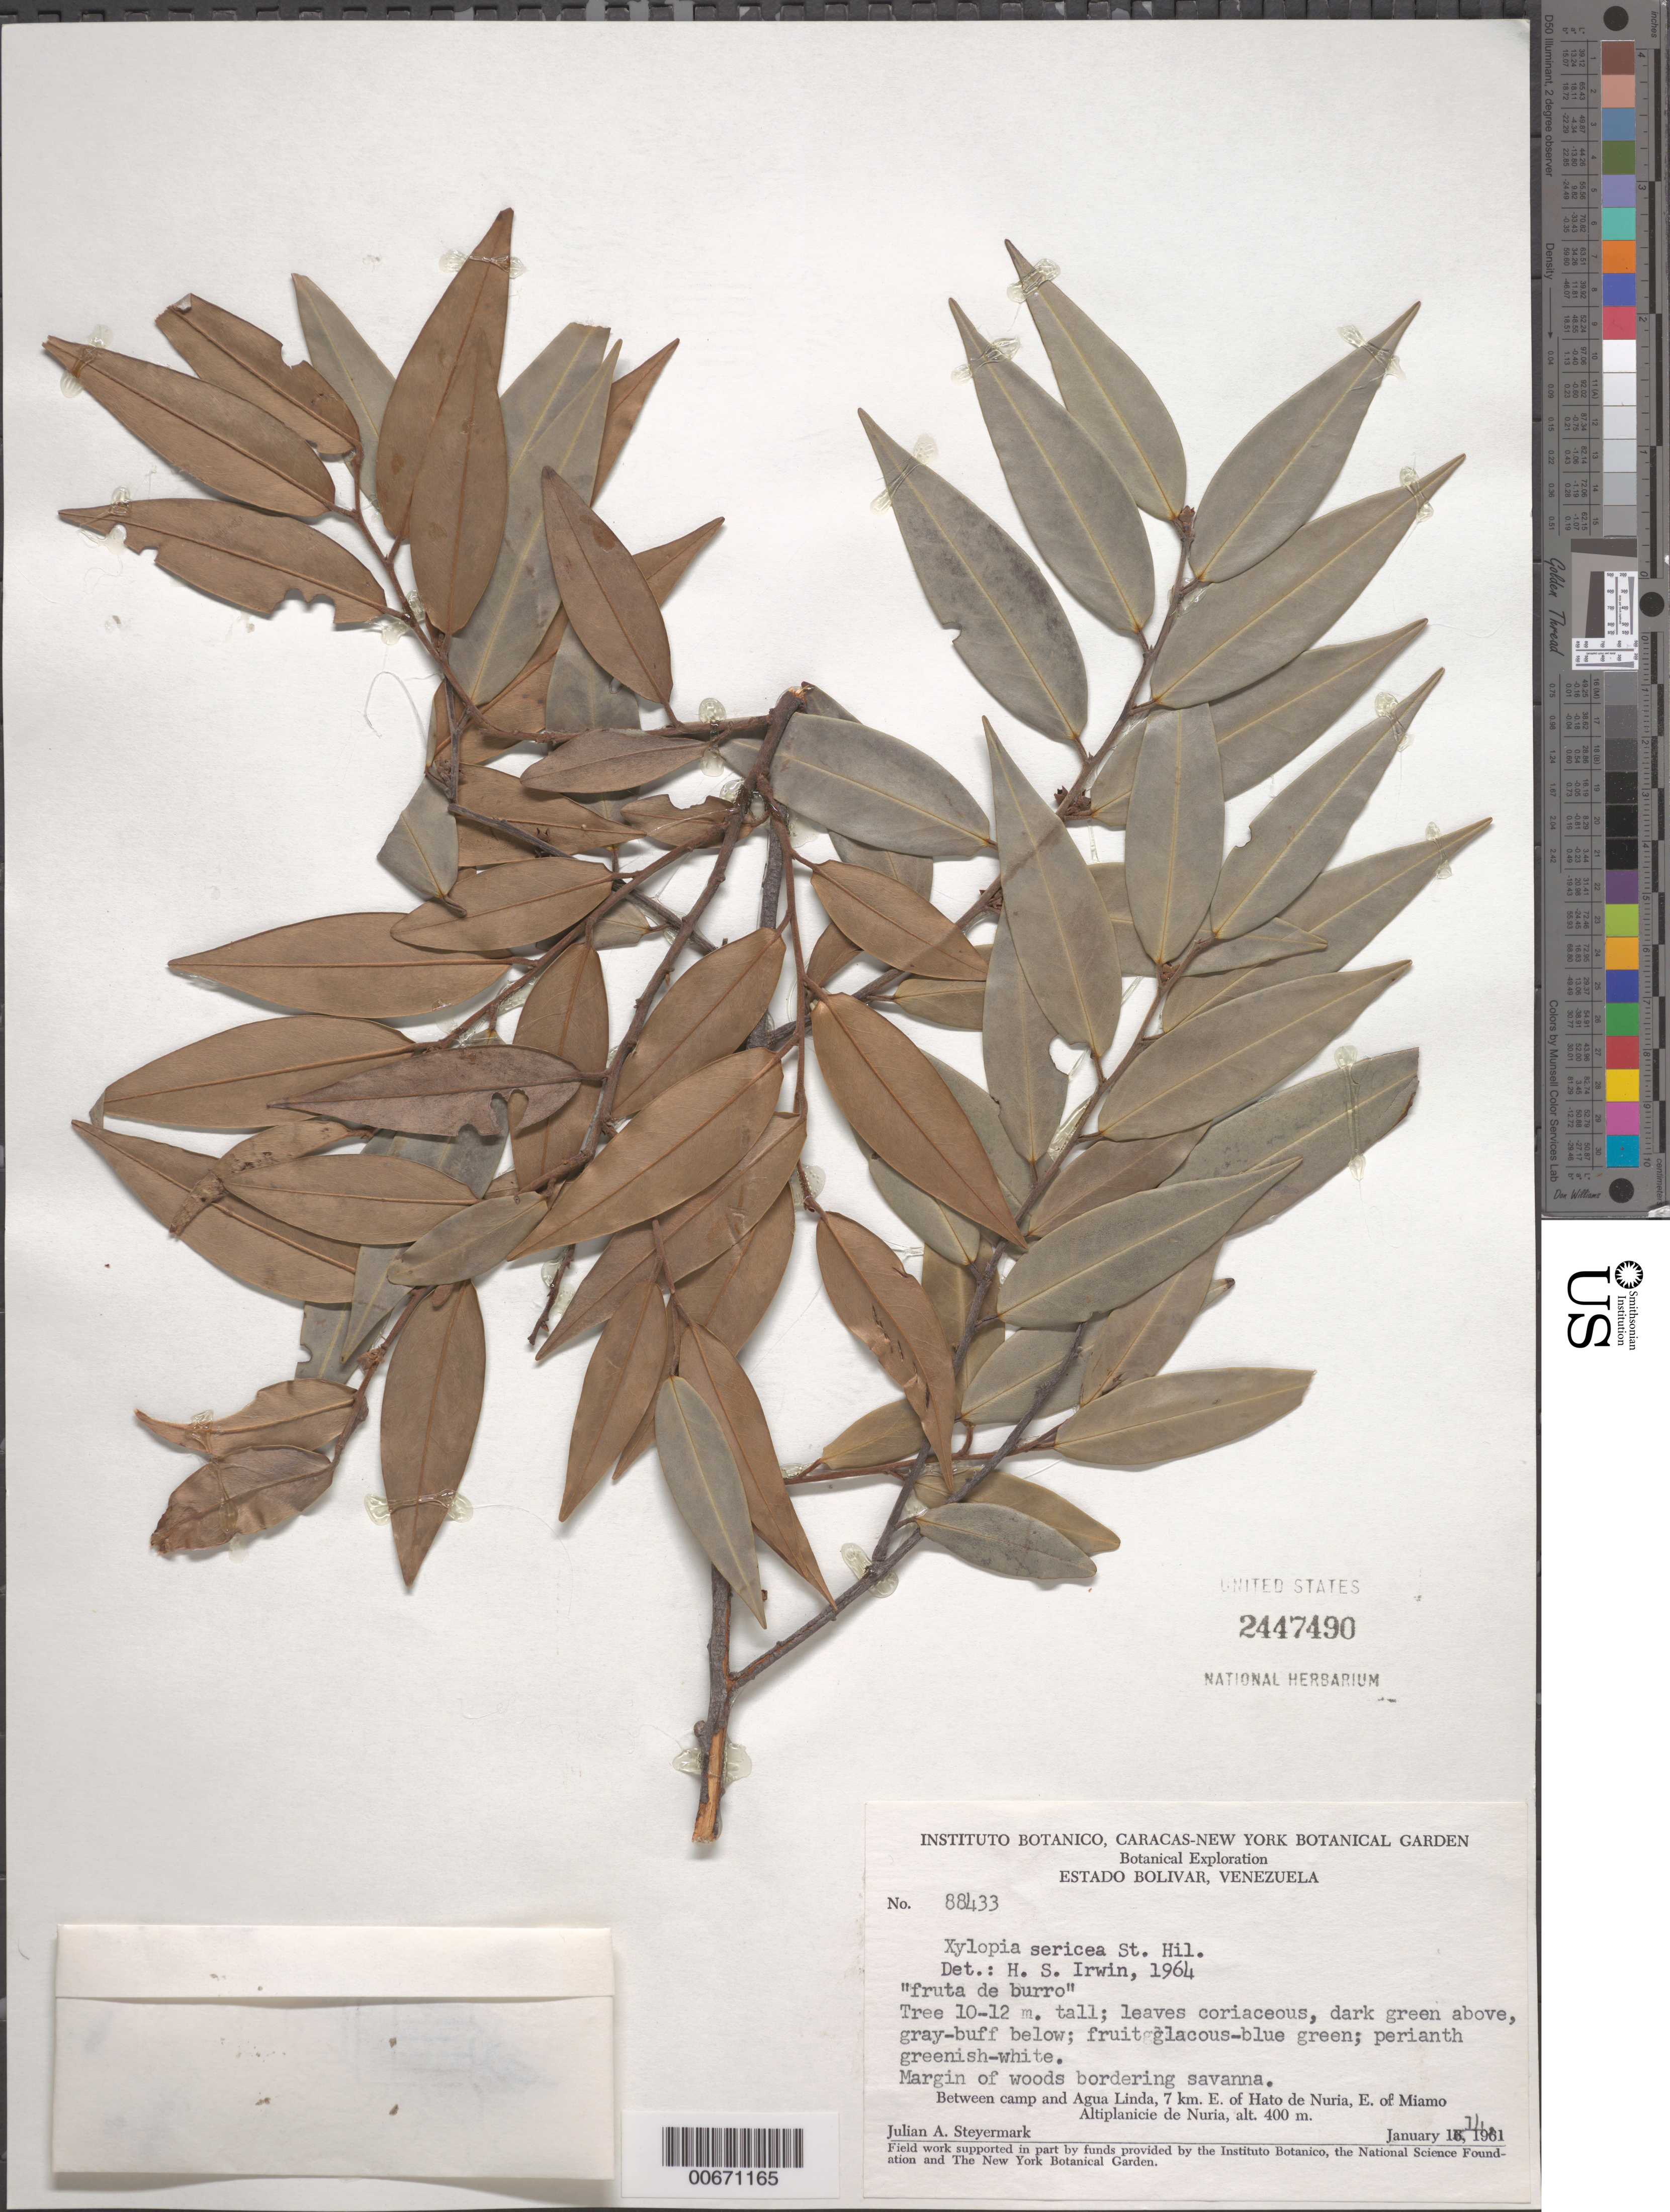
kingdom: Plantae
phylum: Tracheophyta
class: Magnoliopsida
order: Magnoliales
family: Annonaceae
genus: Xylopia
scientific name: Xylopia sericea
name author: A. St.-Hil.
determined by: Irwin, Howard S.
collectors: J. Steyermark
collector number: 88433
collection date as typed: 14-Jan-61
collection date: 1961-01-14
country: Venezuela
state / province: Bolívar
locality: Agua Linda, 7 km E of Hato de Nuria, E of Miamo, Altiplanicie de Nuria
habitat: Margin of woods bordering savanna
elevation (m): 400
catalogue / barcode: US 2447490